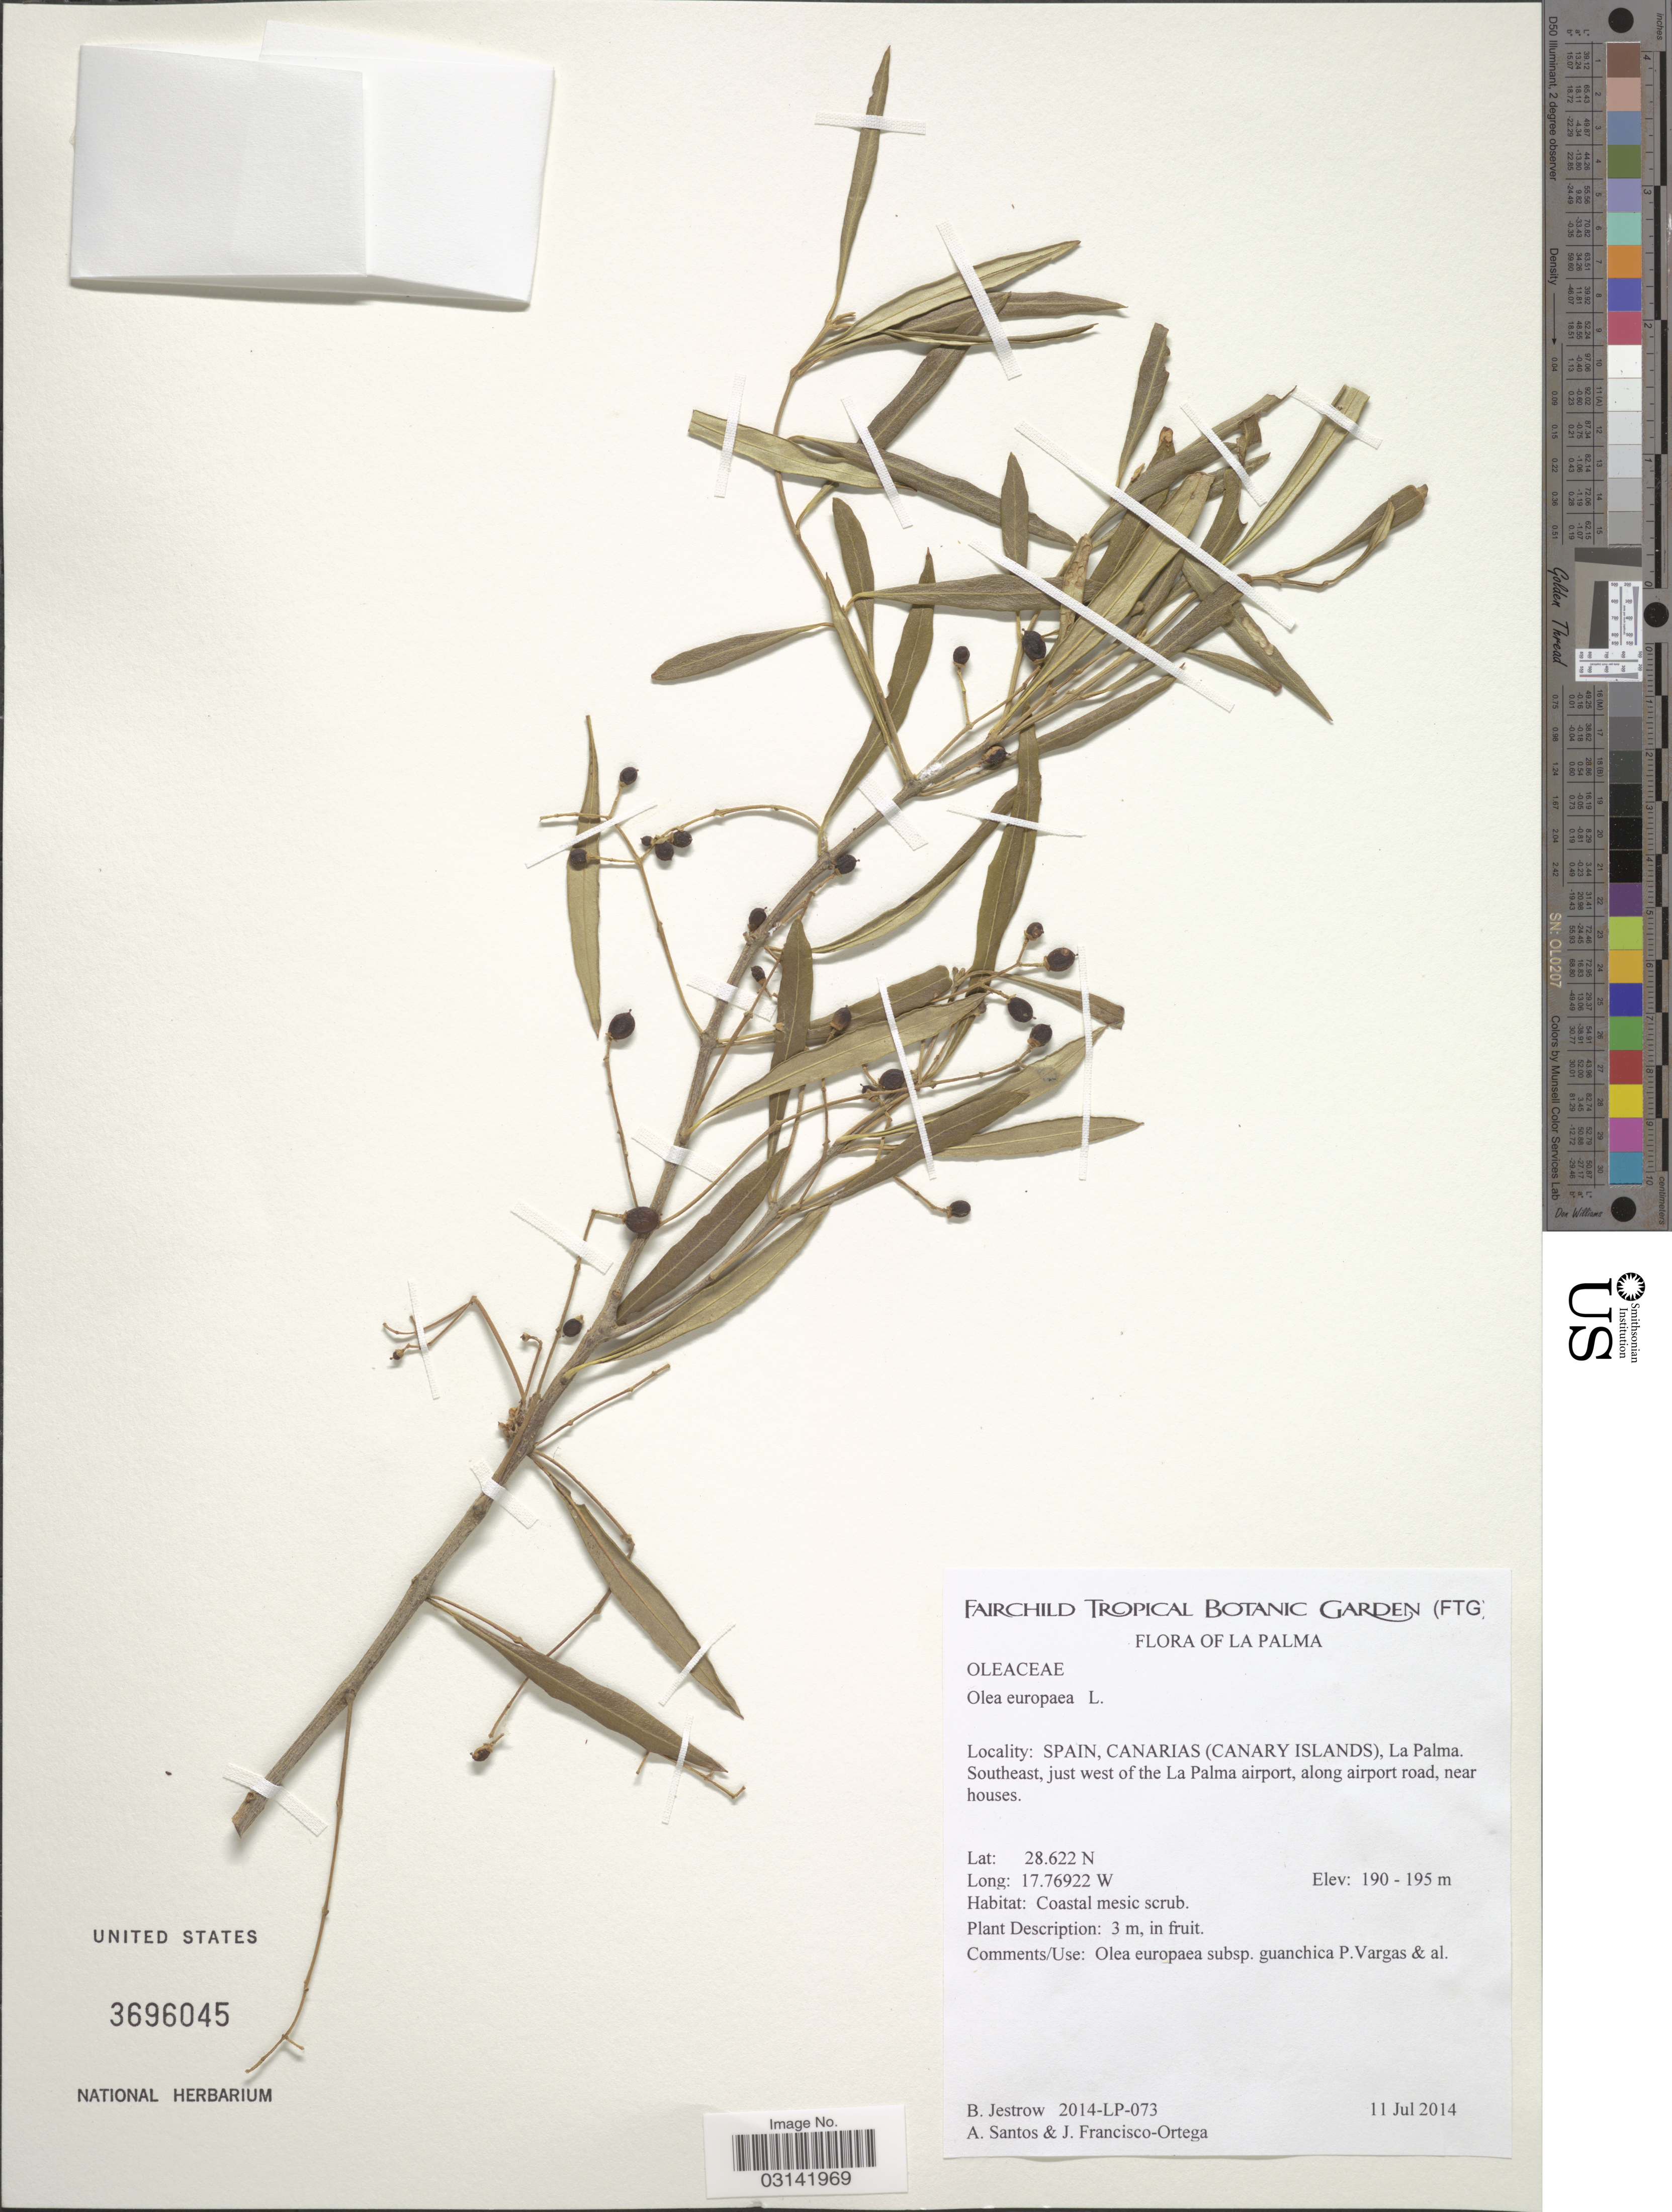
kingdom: Plantae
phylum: Tracheophyta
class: Magnoliopsida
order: Lamiales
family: Oleaceae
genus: Olea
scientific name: Olea europaea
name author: L.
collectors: B. Jestrow, A. Santos & J. Francisco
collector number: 2014-LP-073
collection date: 2014-07-11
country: Spain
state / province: Canarias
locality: (Canary Islands), La Palma. Southeast, just west of the La Palma airport, along airport road, near houses.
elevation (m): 190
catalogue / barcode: US 3696045